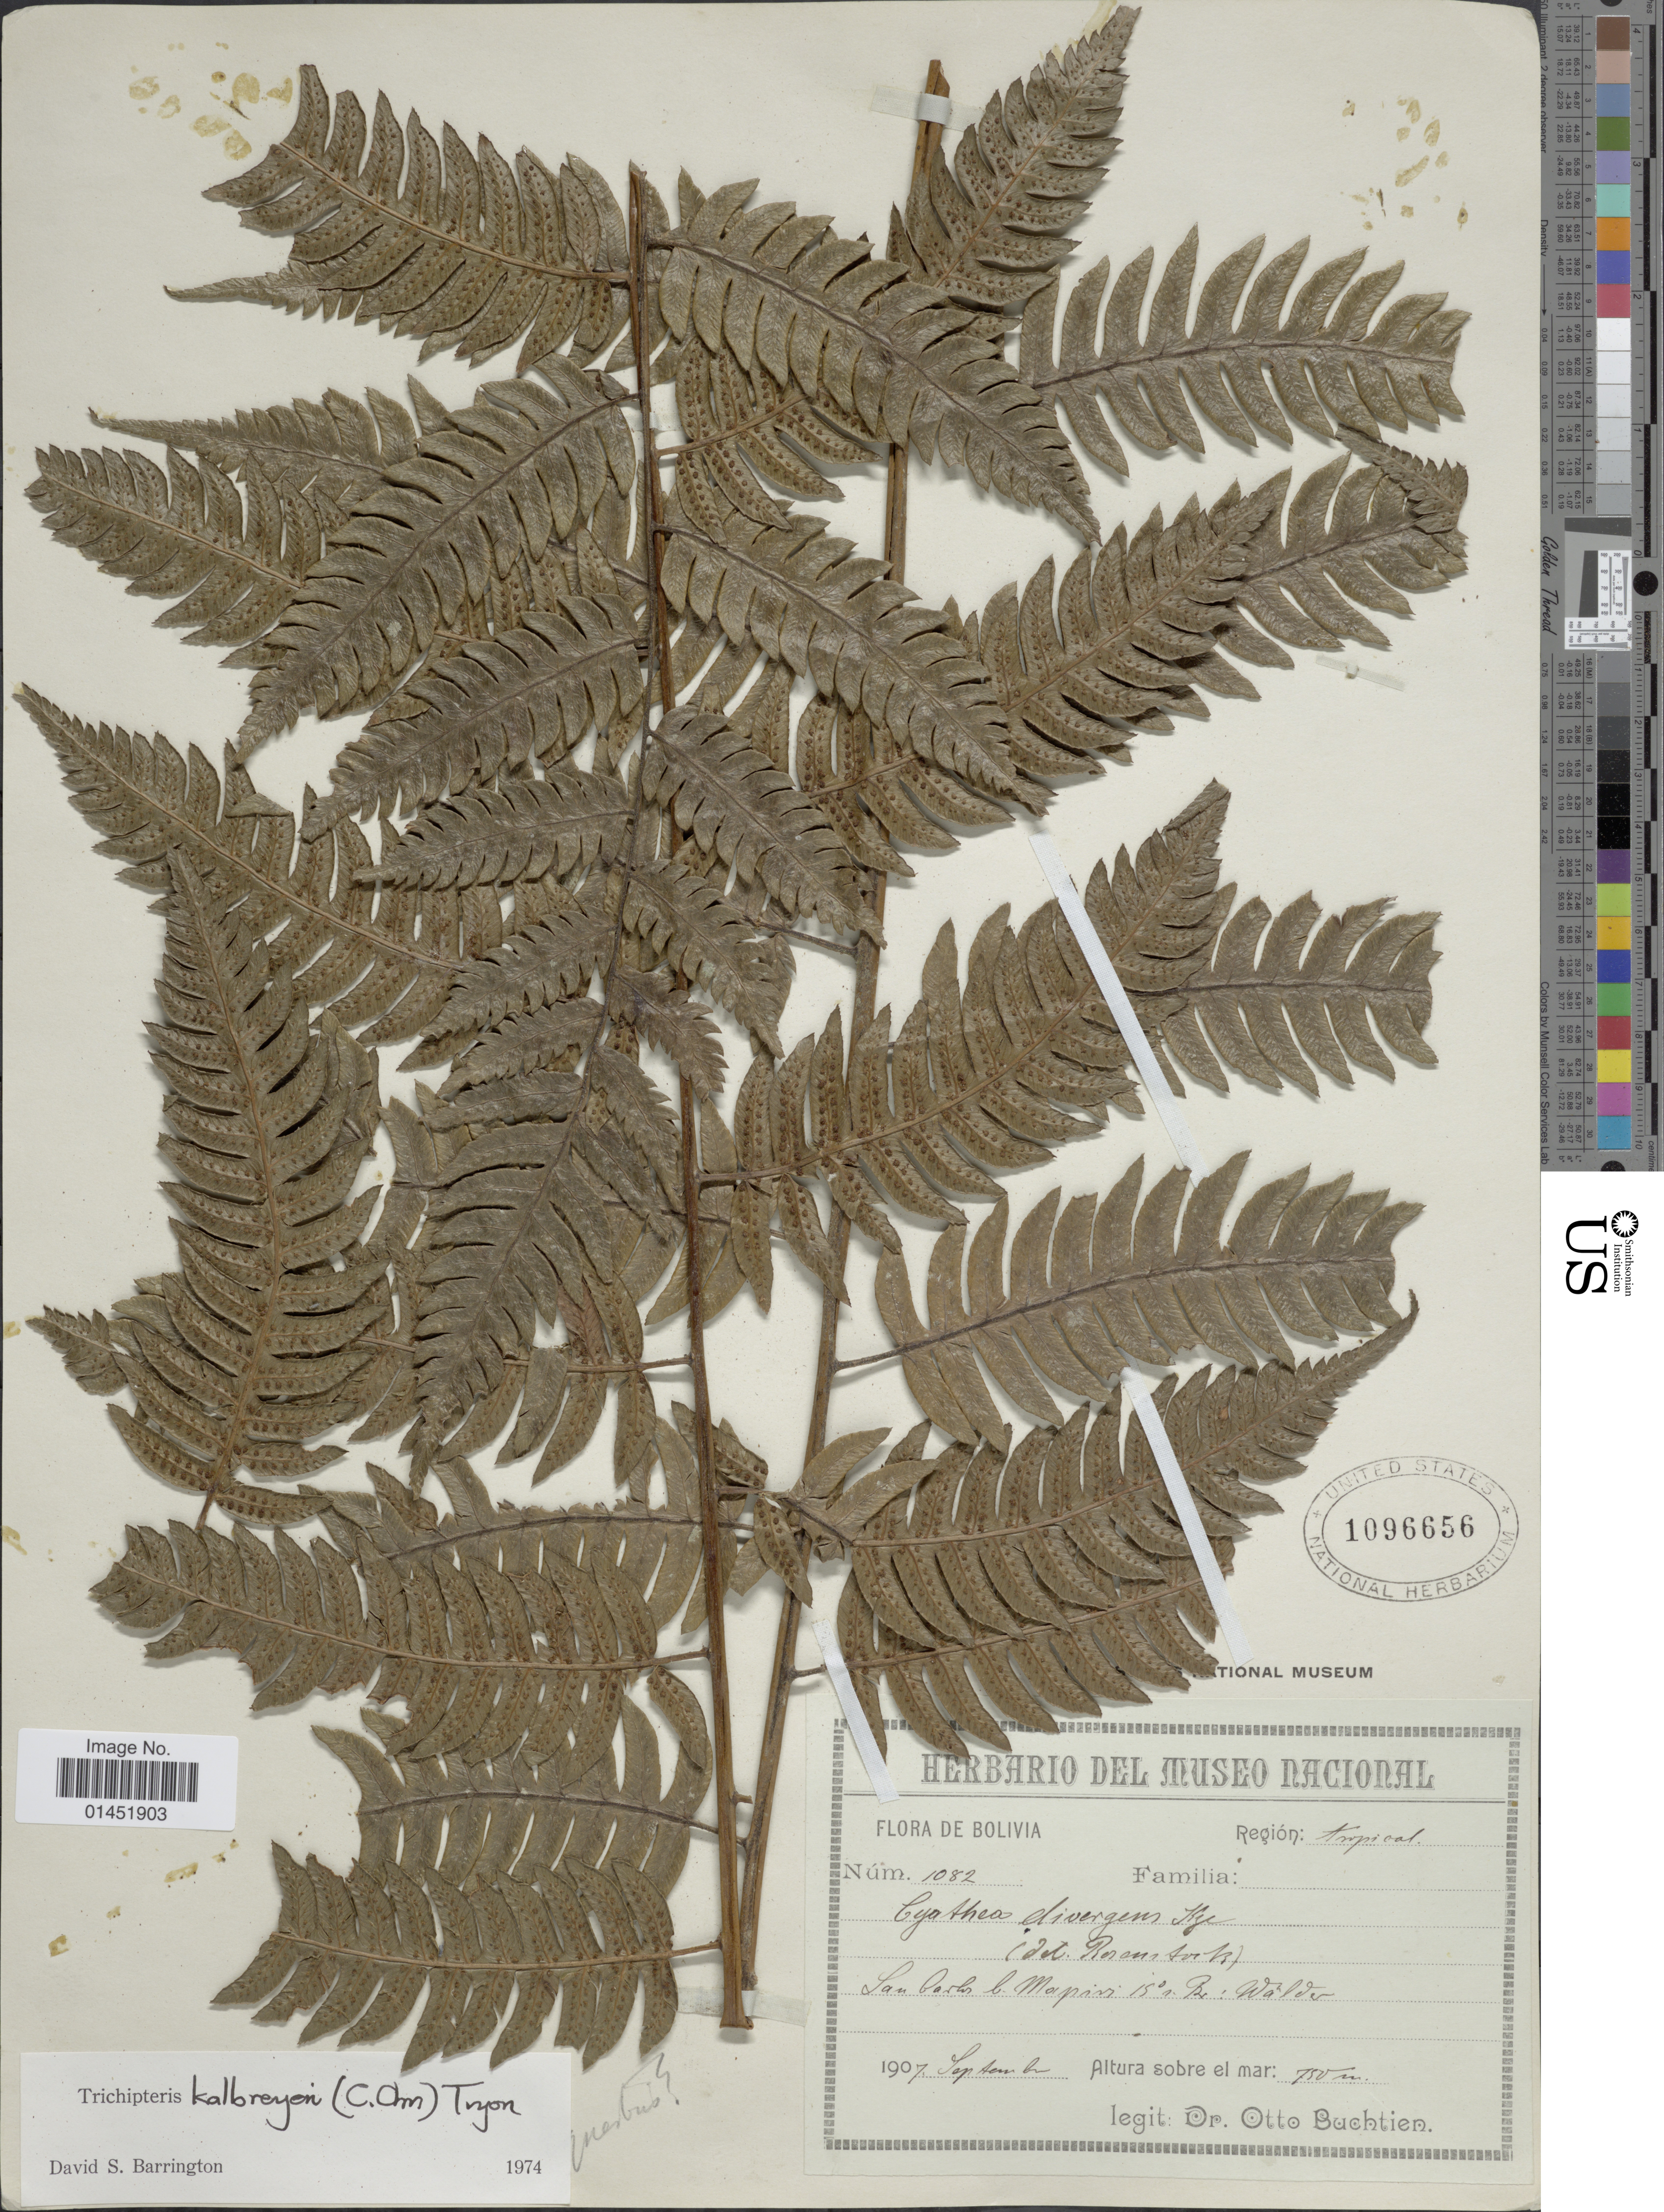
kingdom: Plantae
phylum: Tracheophyta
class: Polypodiopsida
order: Cyatheales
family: Cyatheaceae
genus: Cyathea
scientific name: Cyathea kalbreyeri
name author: (Baker) Domin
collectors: O. Buchtien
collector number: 1082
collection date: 1907-09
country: Bolivia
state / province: La Paz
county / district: Mapiri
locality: San Carlos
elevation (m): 750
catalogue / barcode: US 1096656